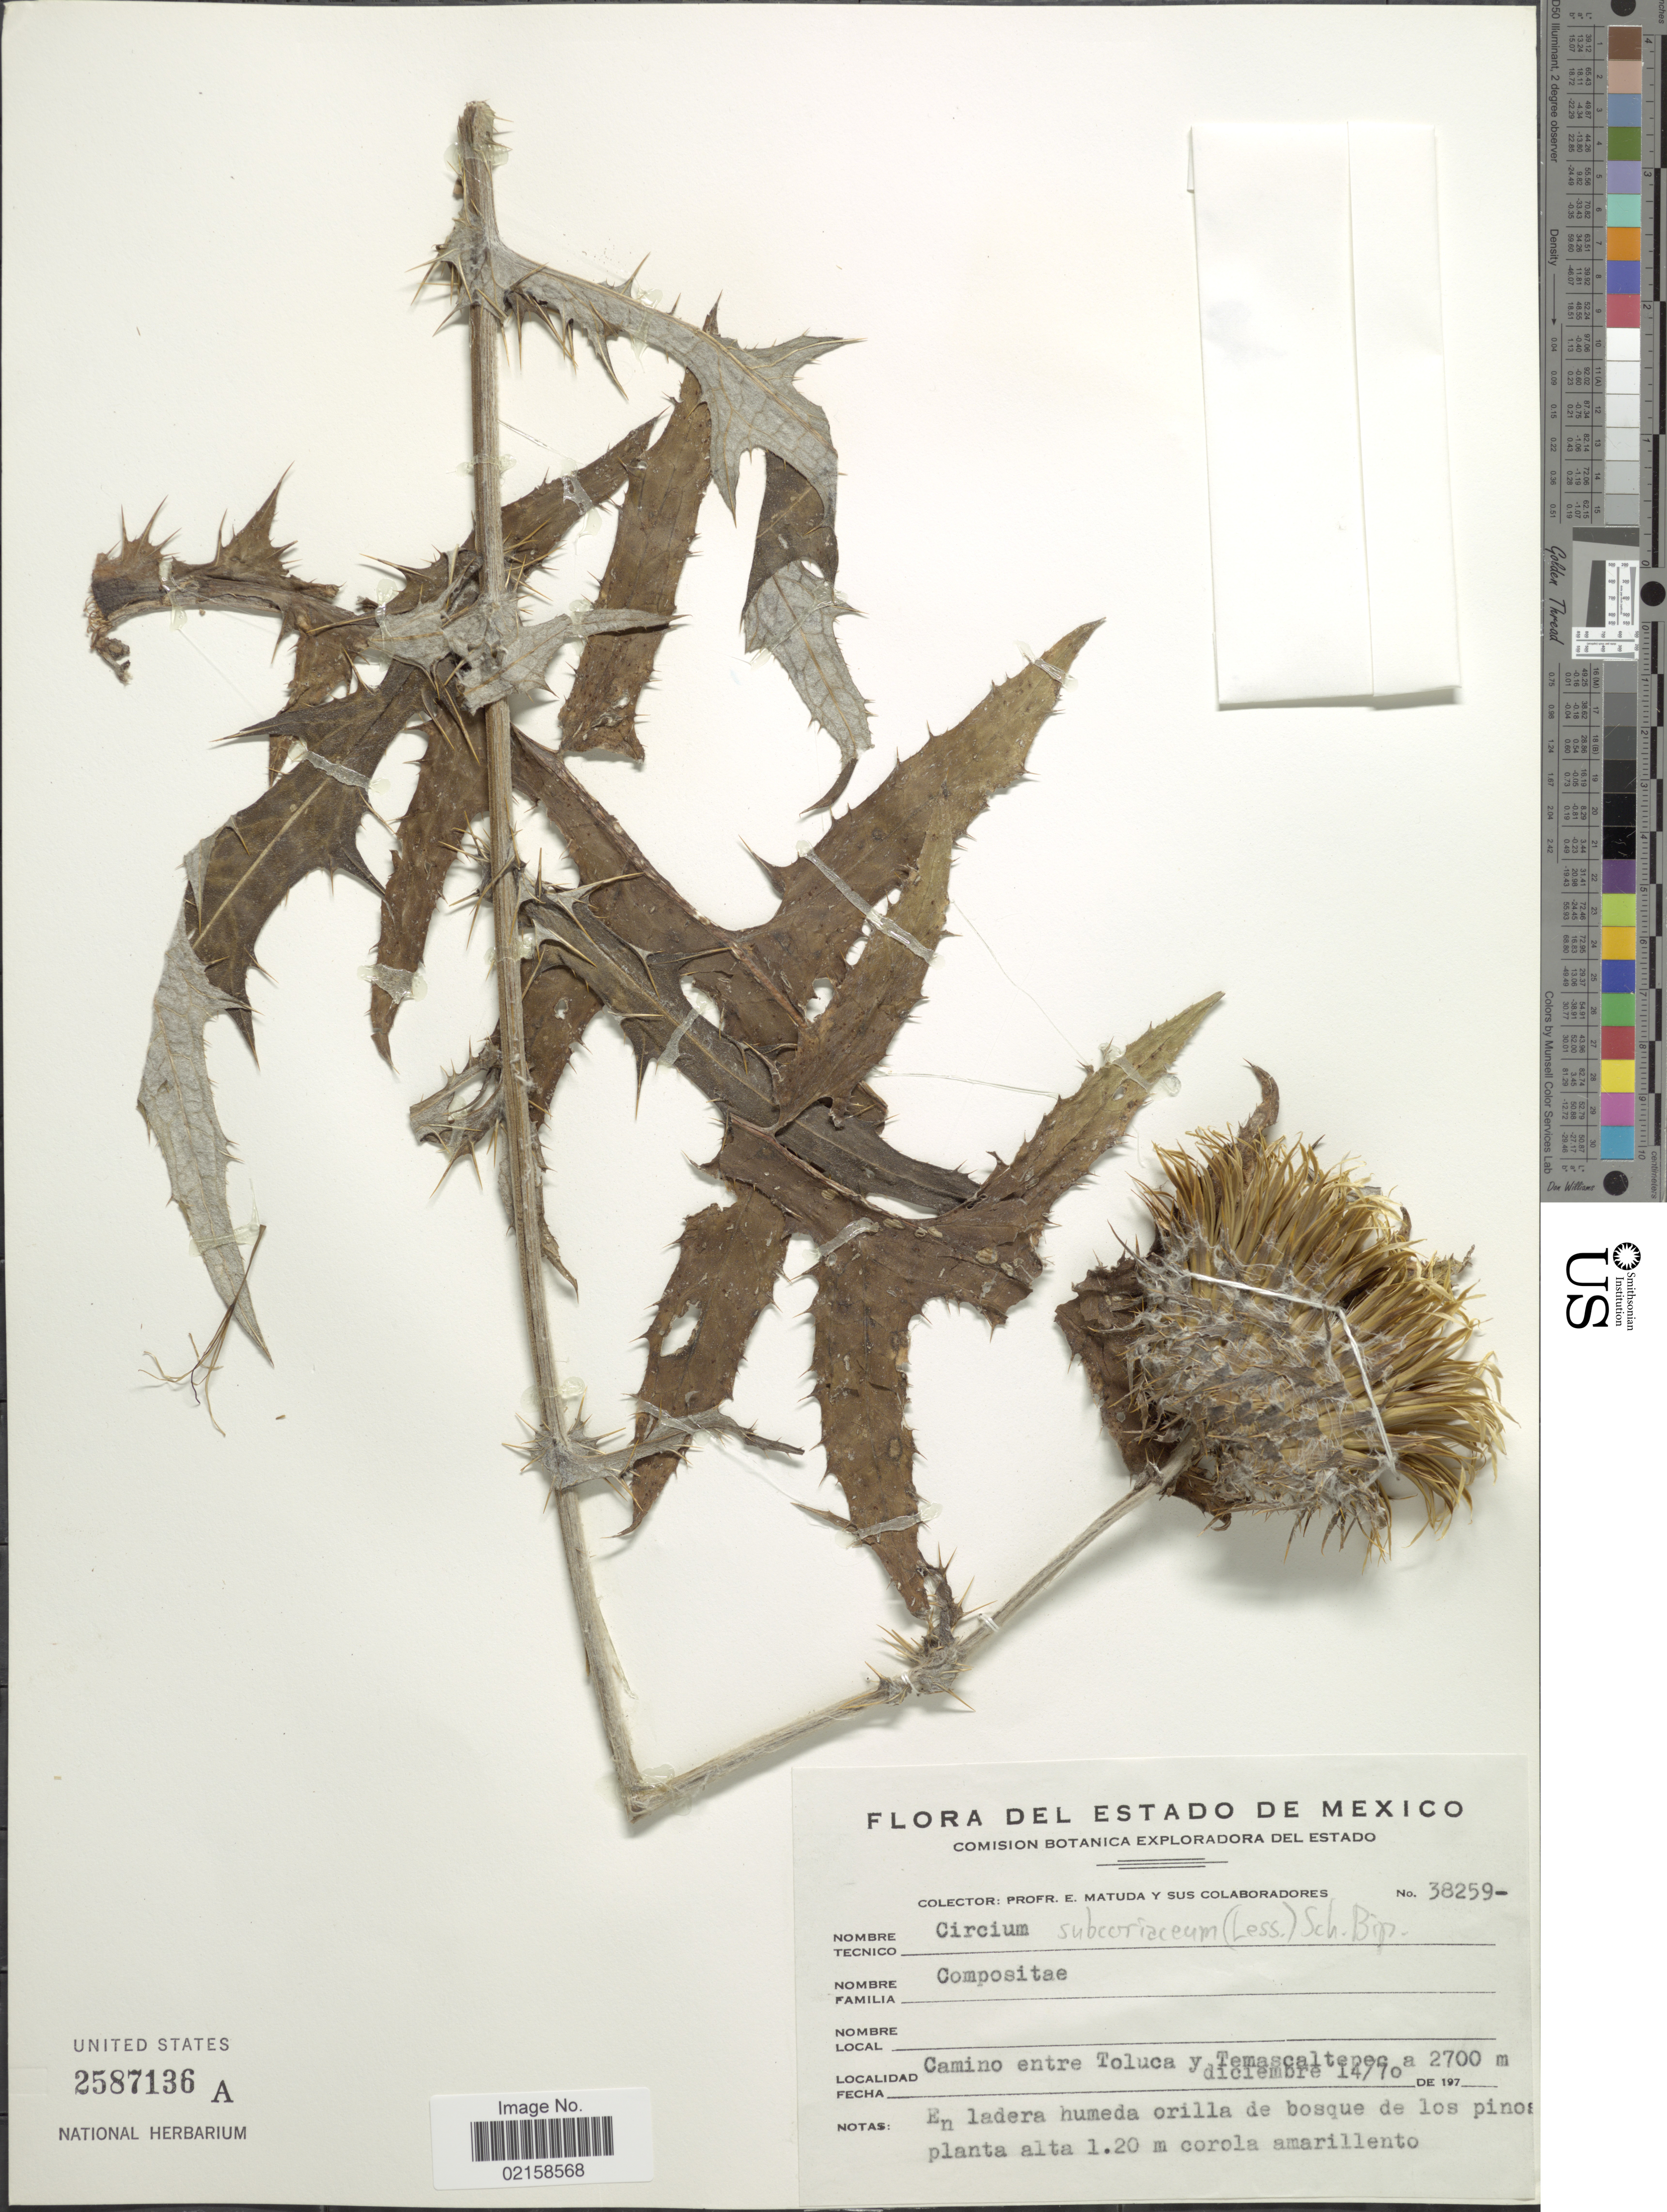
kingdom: Plantae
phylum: Tracheophyta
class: Magnoliopsida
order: Asterales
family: Asteraceae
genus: Cirsium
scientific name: Cirsium subcoriaceum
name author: (Less.) Sch. Bip.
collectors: E. Matuda & et al.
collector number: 38259-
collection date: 1970-12-14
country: Mexico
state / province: México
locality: Camino entre Toluca y Temascaltepec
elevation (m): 2700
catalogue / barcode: US 2587136A